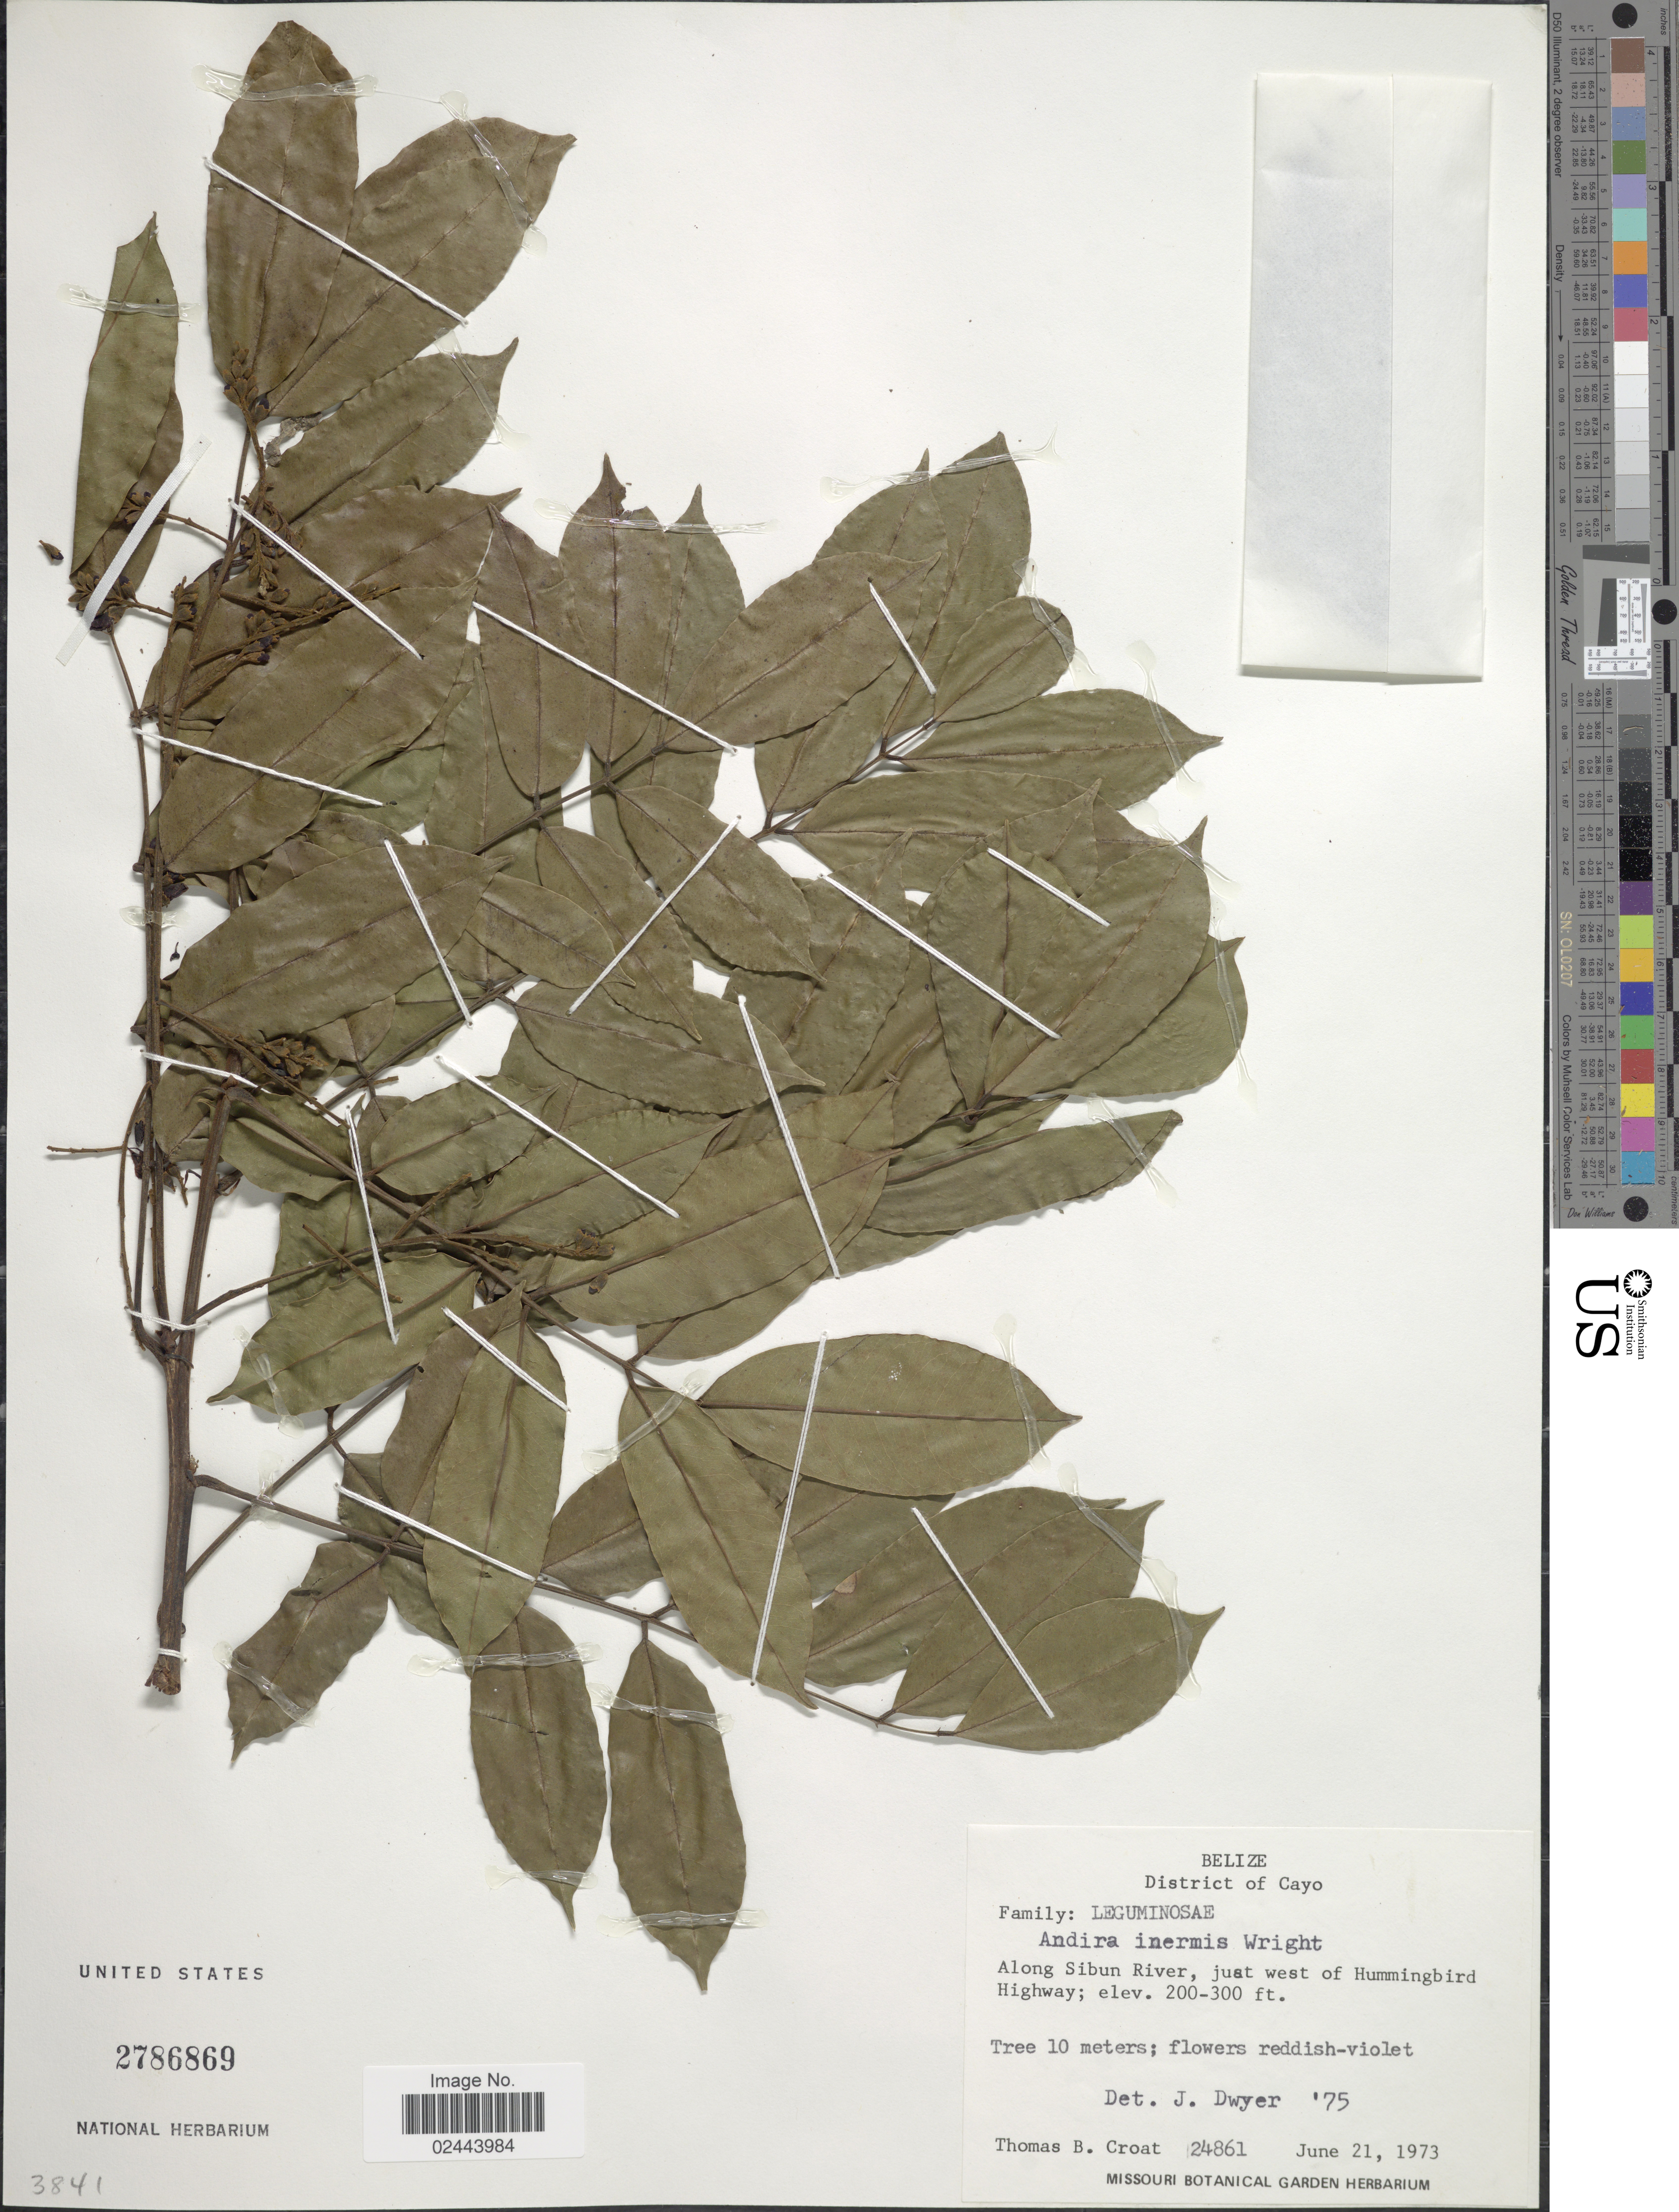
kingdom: Plantae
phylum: Tracheophyta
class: Magnoliopsida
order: Fabales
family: Fabaceae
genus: Andira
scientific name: Andira inermis subsp. inermis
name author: (W. Wright) Kunth ex DC.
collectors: T. B. Croat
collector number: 24861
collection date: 1973-06-21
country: Belize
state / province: Cayo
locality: District of Cayo, Along Sibun River, just west of Hummingbird Highway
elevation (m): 200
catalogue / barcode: US 2786869